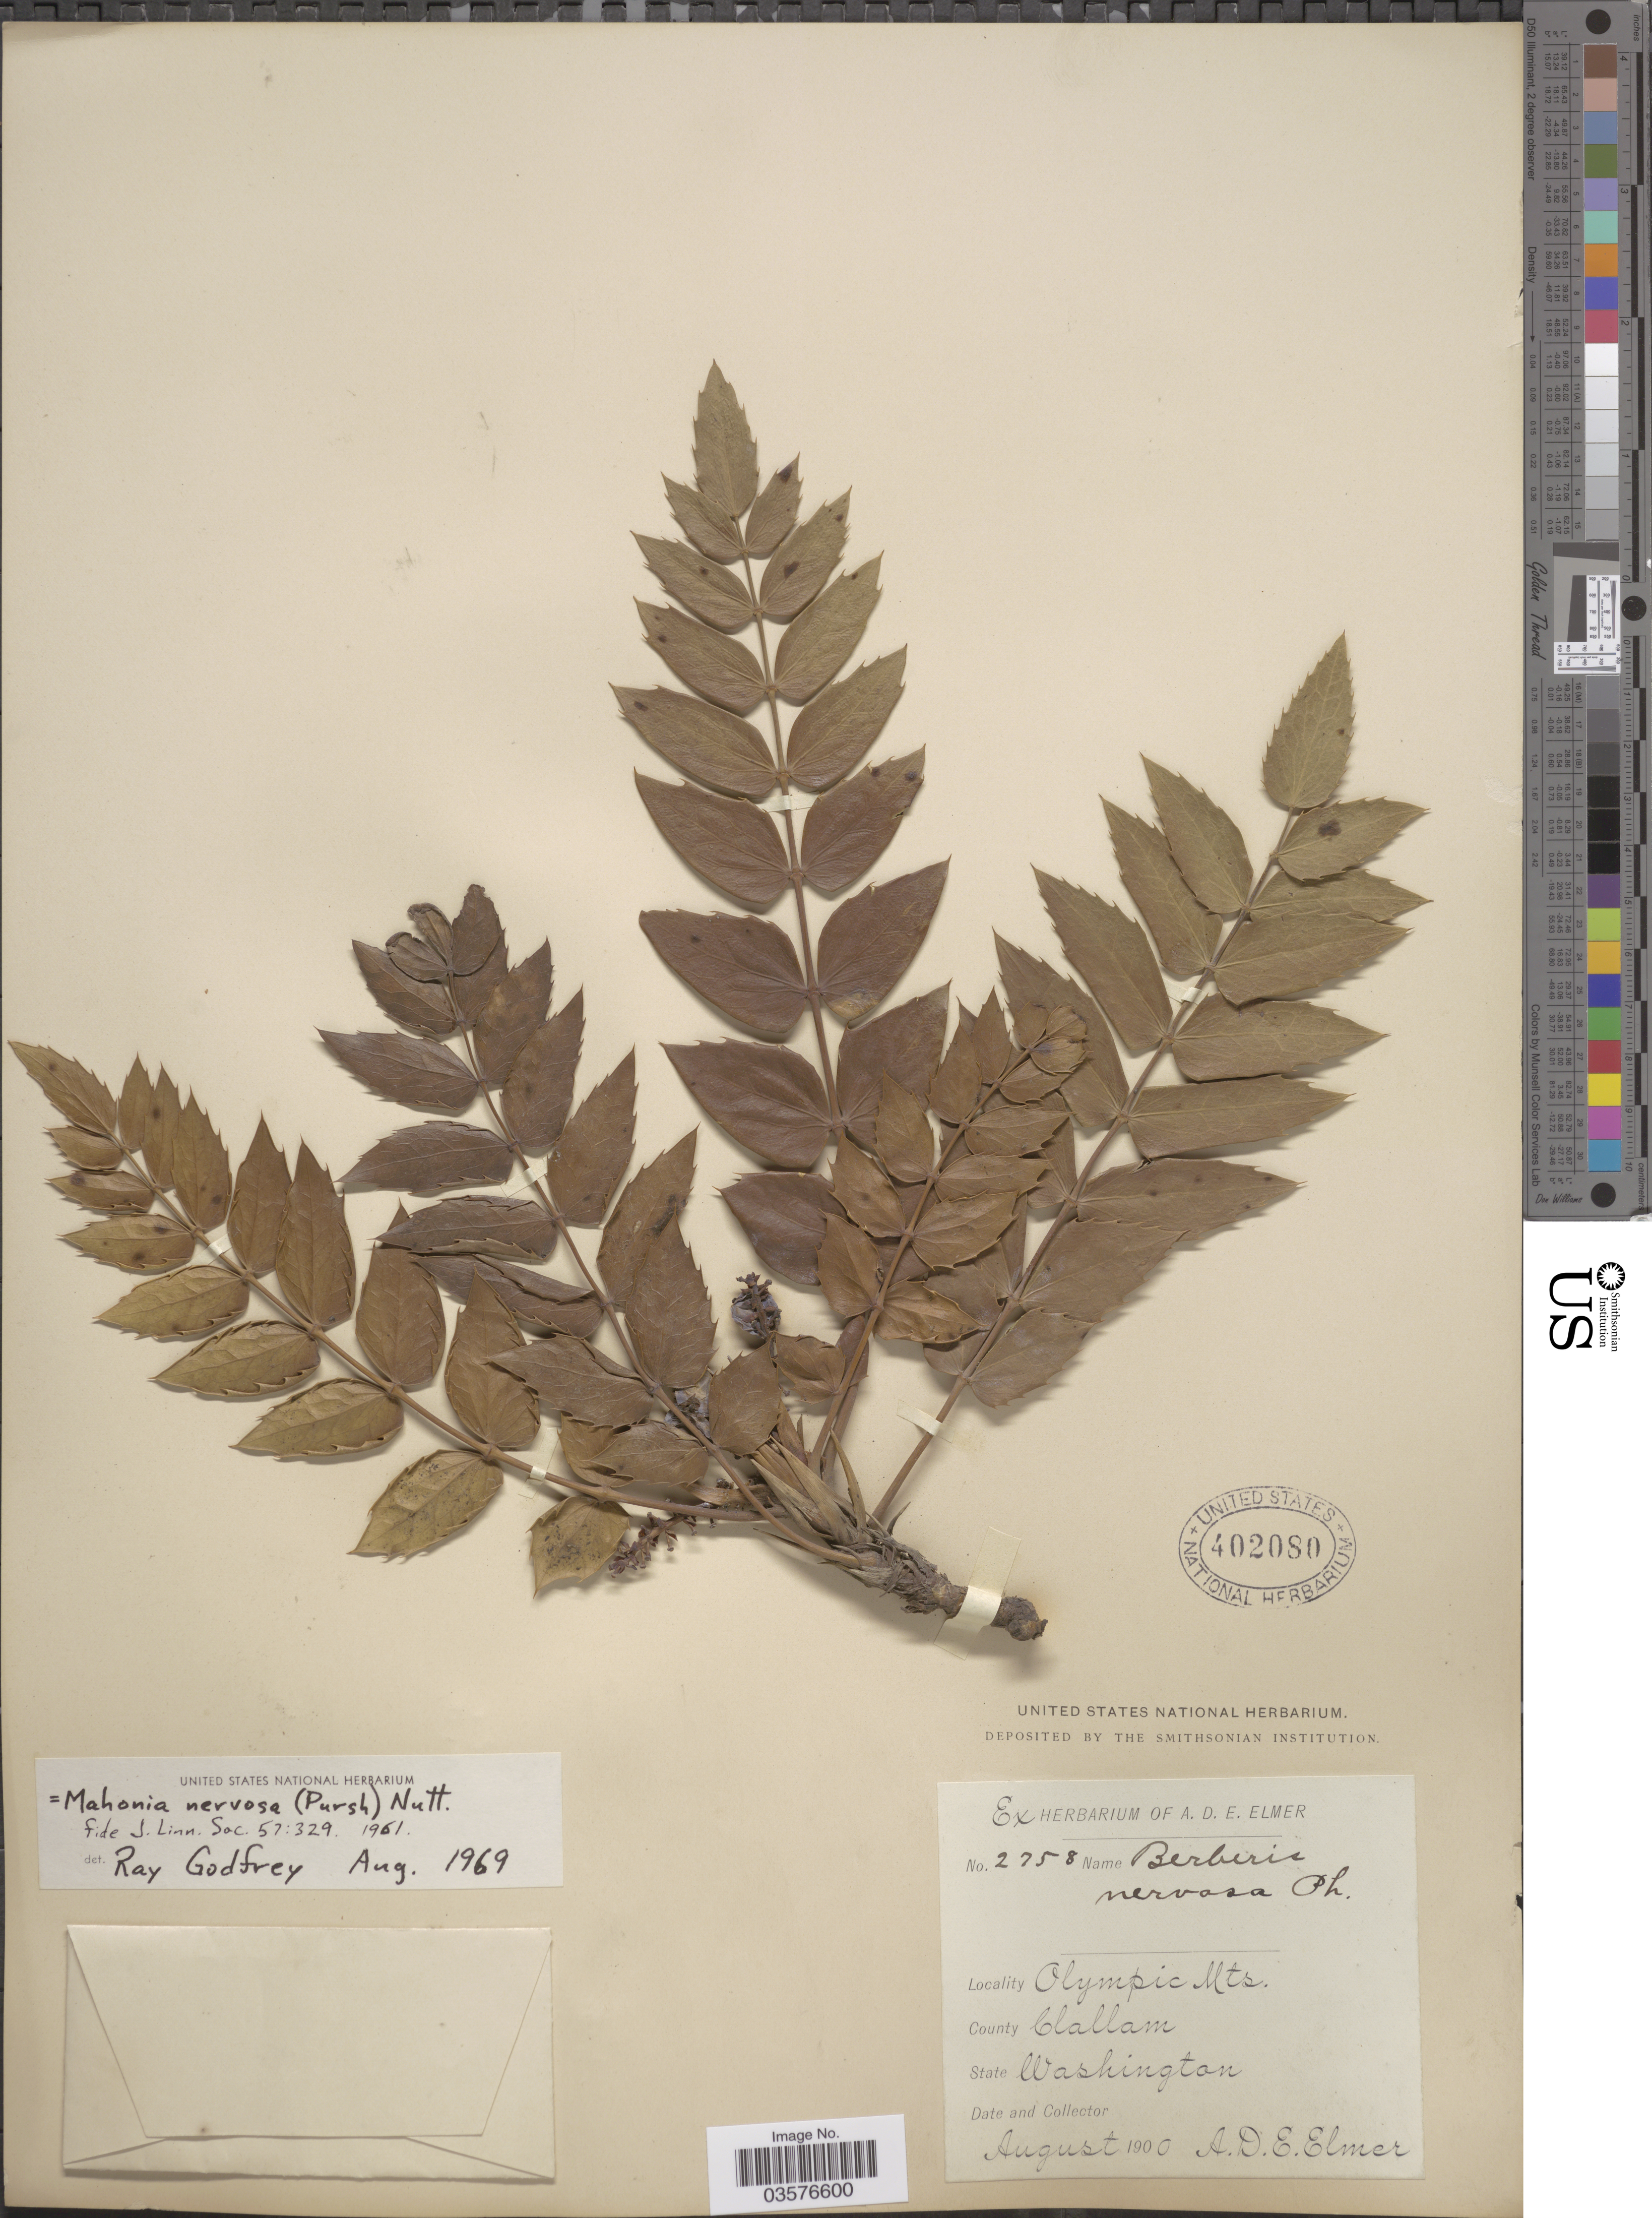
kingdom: Plantae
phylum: Tracheophyta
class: Magnoliopsida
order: Ranunculales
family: Berberidaceae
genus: Mahonia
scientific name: Mahonia nervosa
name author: (Pursh) Nutt.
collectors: A. D. E. Elmer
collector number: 2758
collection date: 1900-08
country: United States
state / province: Washington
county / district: Clallam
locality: Olympic Mts. County Clallam.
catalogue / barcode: US 402080